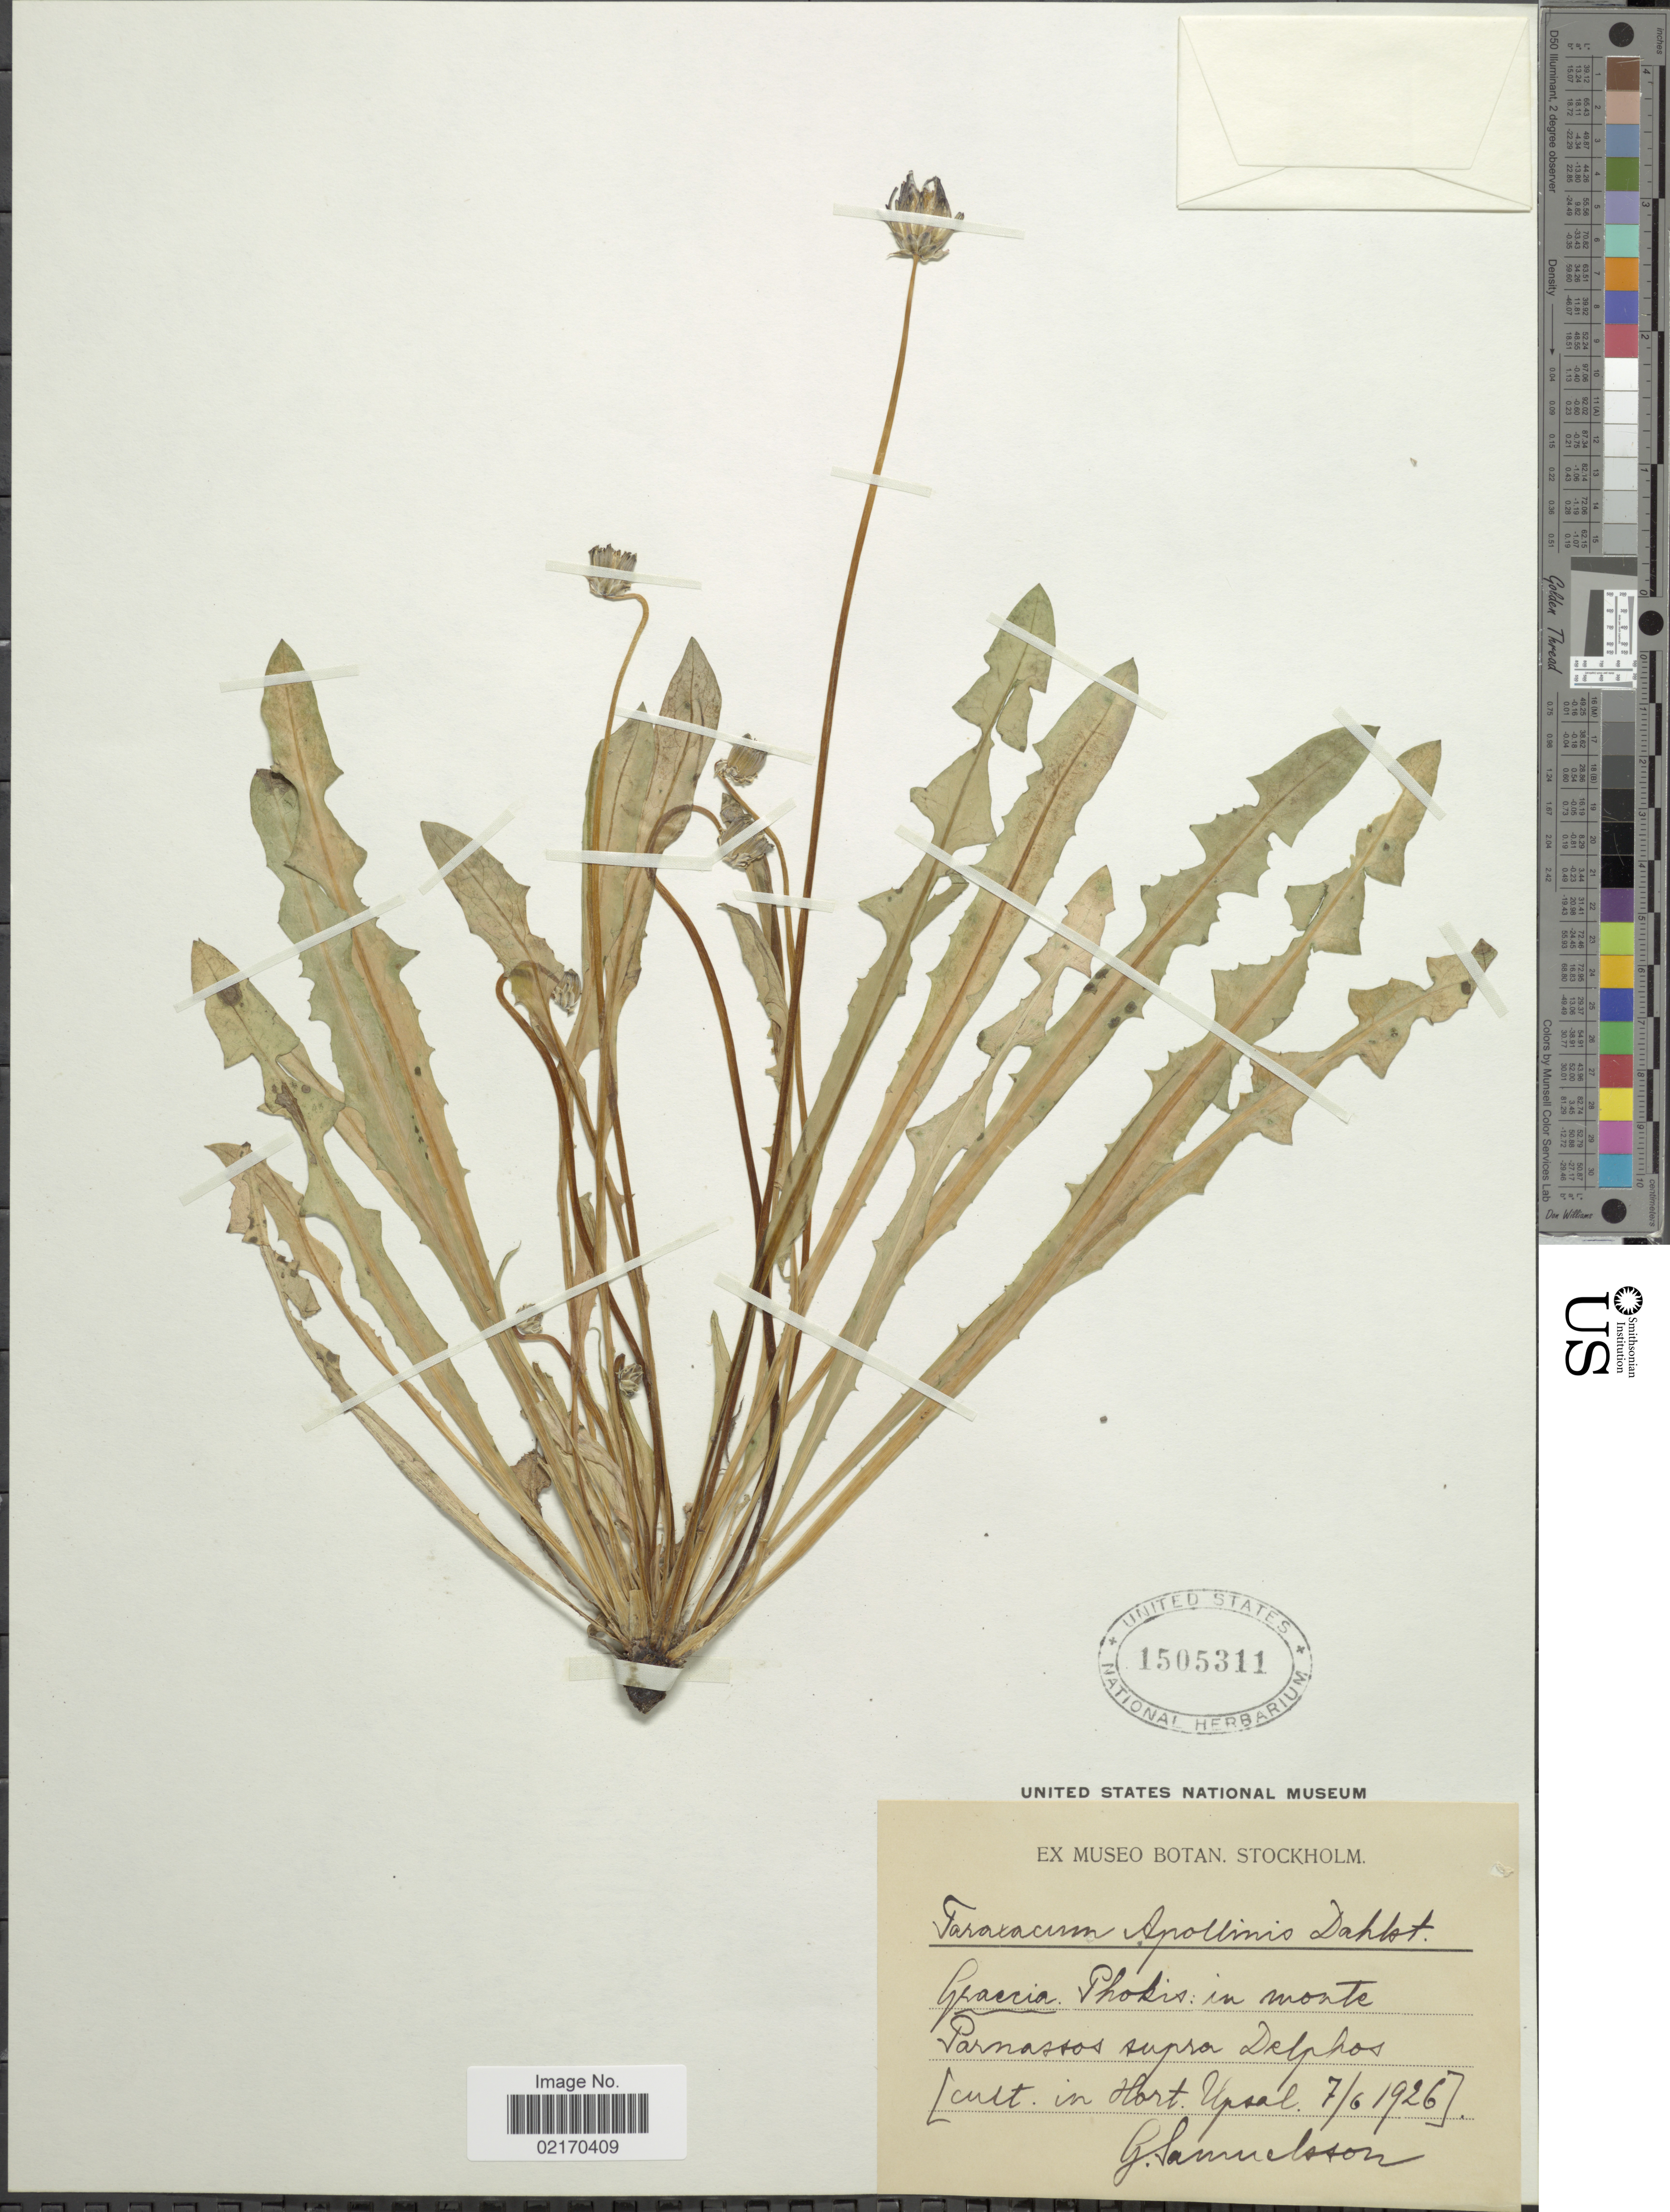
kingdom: Plantae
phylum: Tracheophyta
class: Magnoliopsida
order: Asterales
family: Asteraceae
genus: Taraxacum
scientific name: Taraxacum apollinis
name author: Dahlst.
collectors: G. Samuelsson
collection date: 1926-06-07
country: Greece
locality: Graecia, Phokis: in monte Parnassos supra Delphos (cult. in Hort. Upsal.).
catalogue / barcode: US 1505311